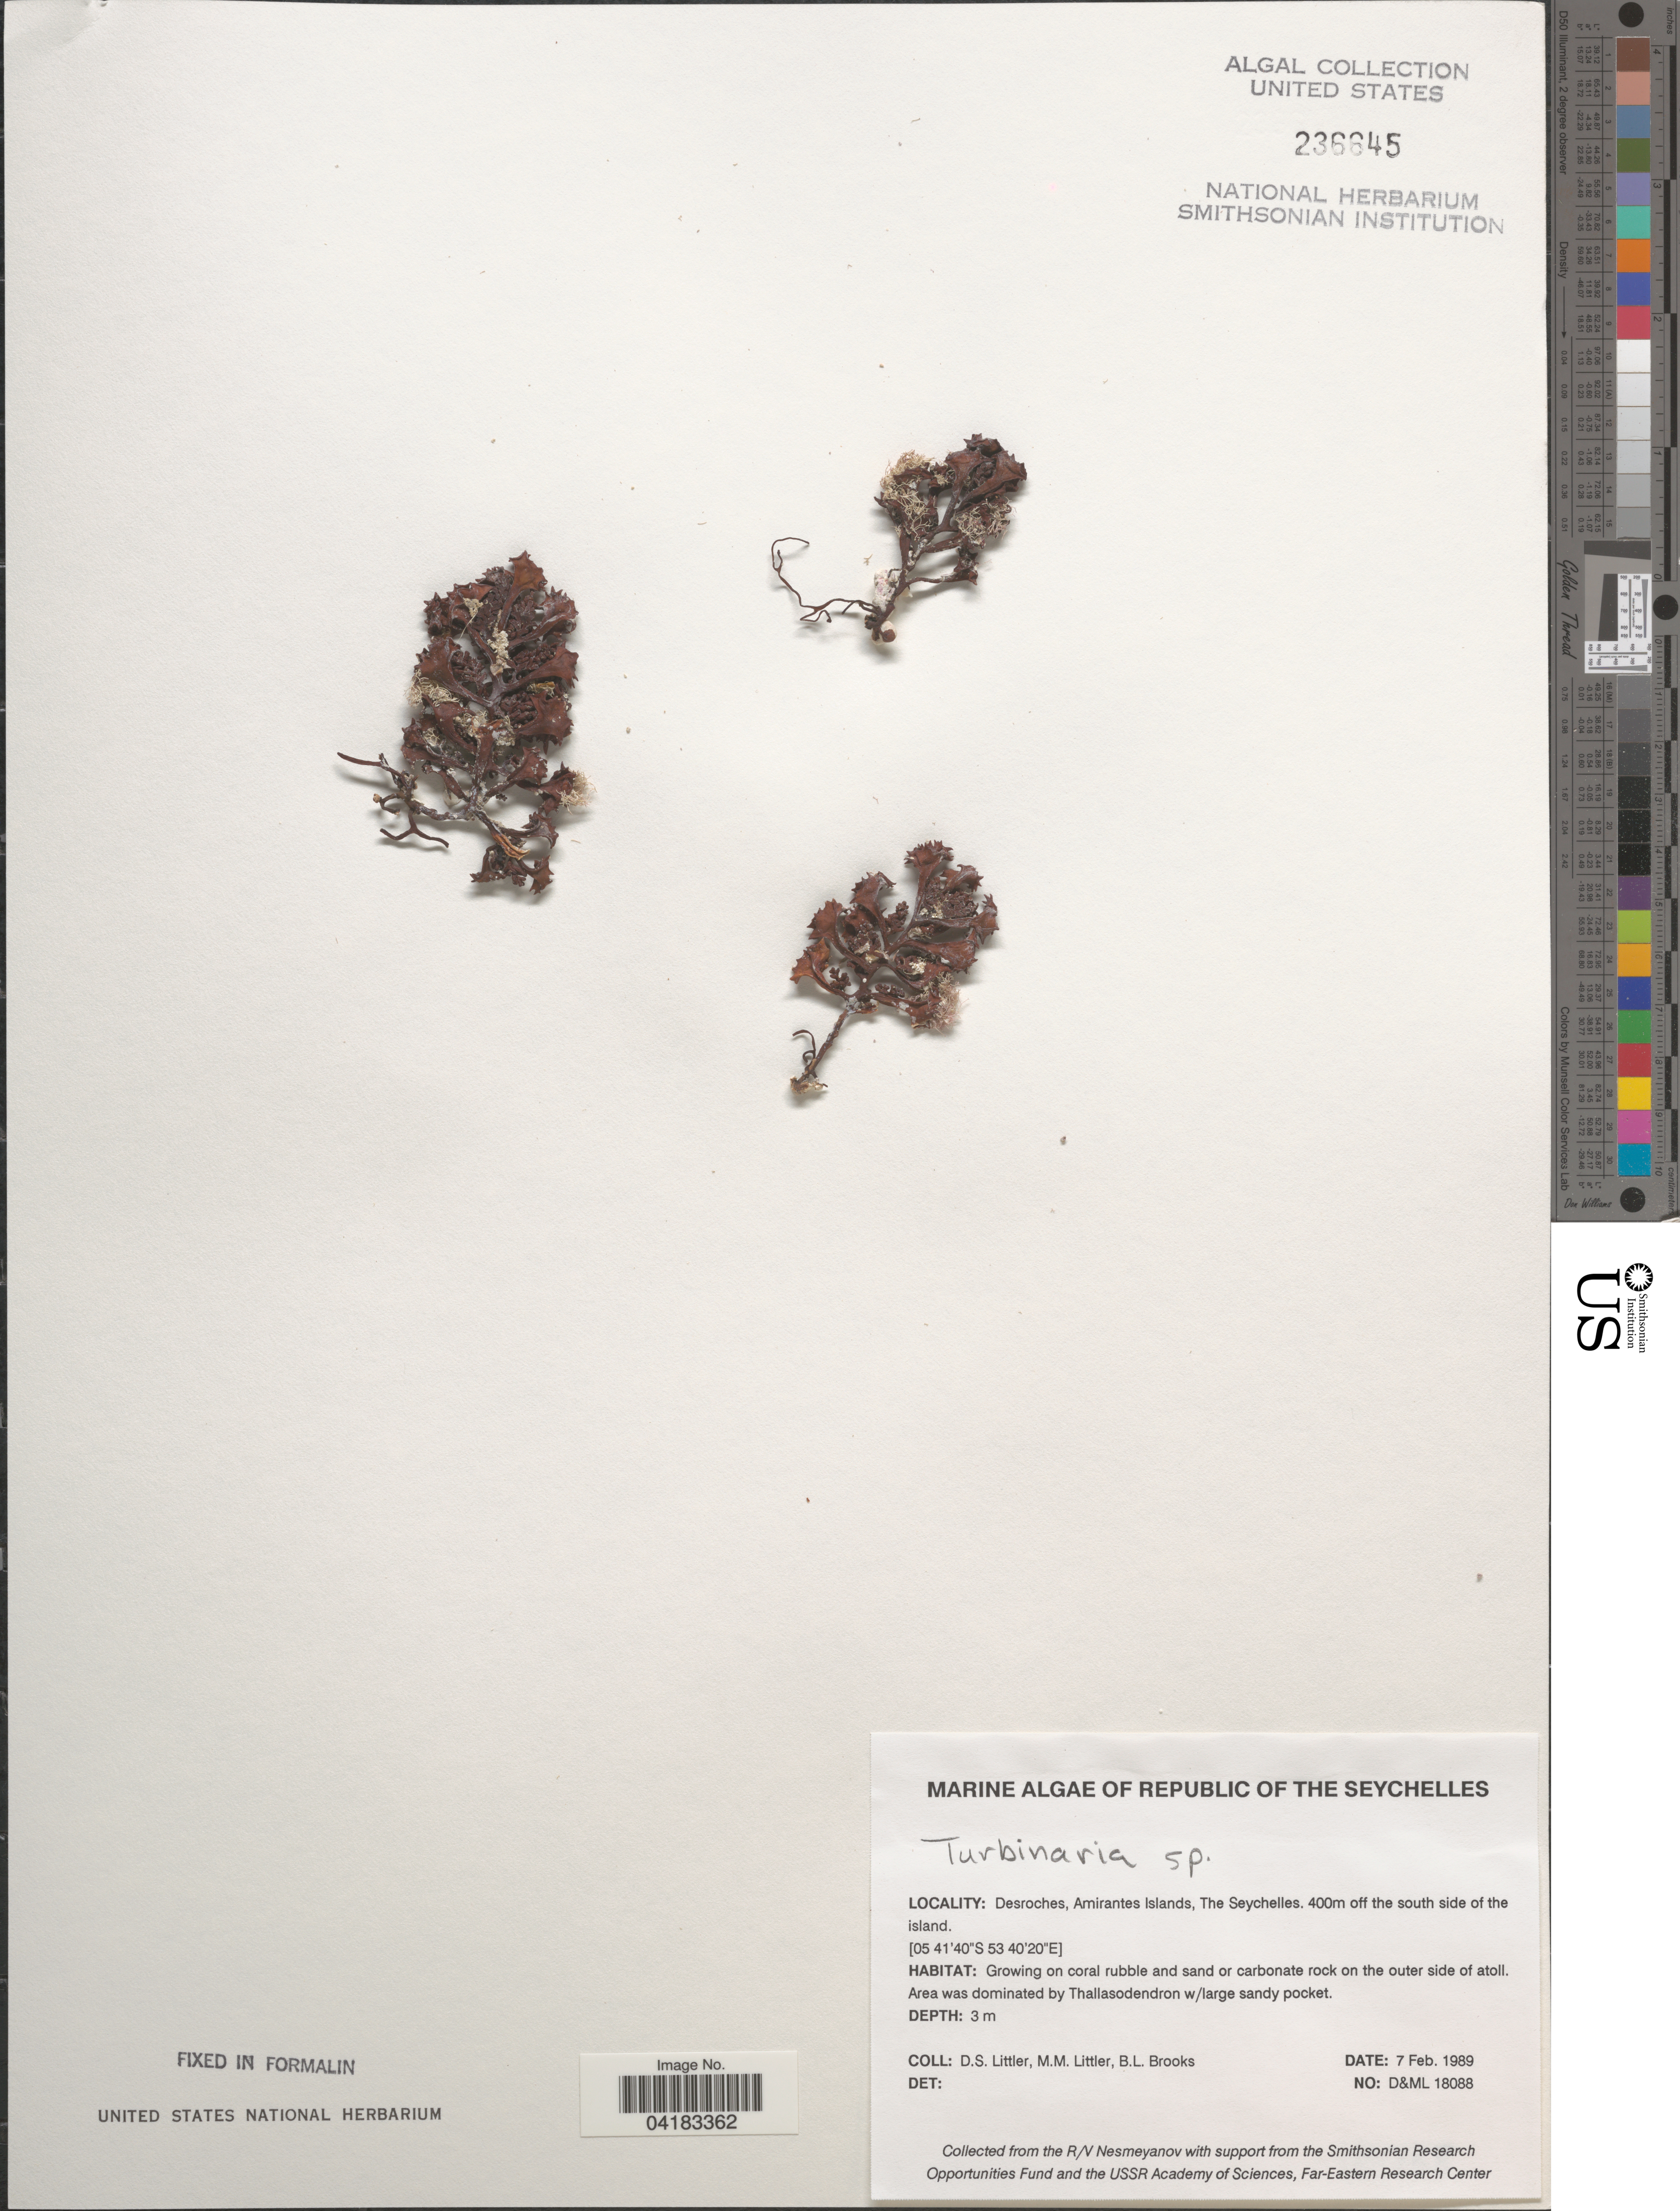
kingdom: Chromista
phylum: Ochrophyta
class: Phaeophyceae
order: Fucales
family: Sargassaceae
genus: Turbinaria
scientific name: Turbinaria sp.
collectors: D. S. Littler & B. Brooks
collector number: D&ML18088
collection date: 1989-02-07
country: Seychelles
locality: The Seychelles. Desroches, Amirante Islands, The Seychelles. 400m off the south side of the island.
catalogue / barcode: US 236645